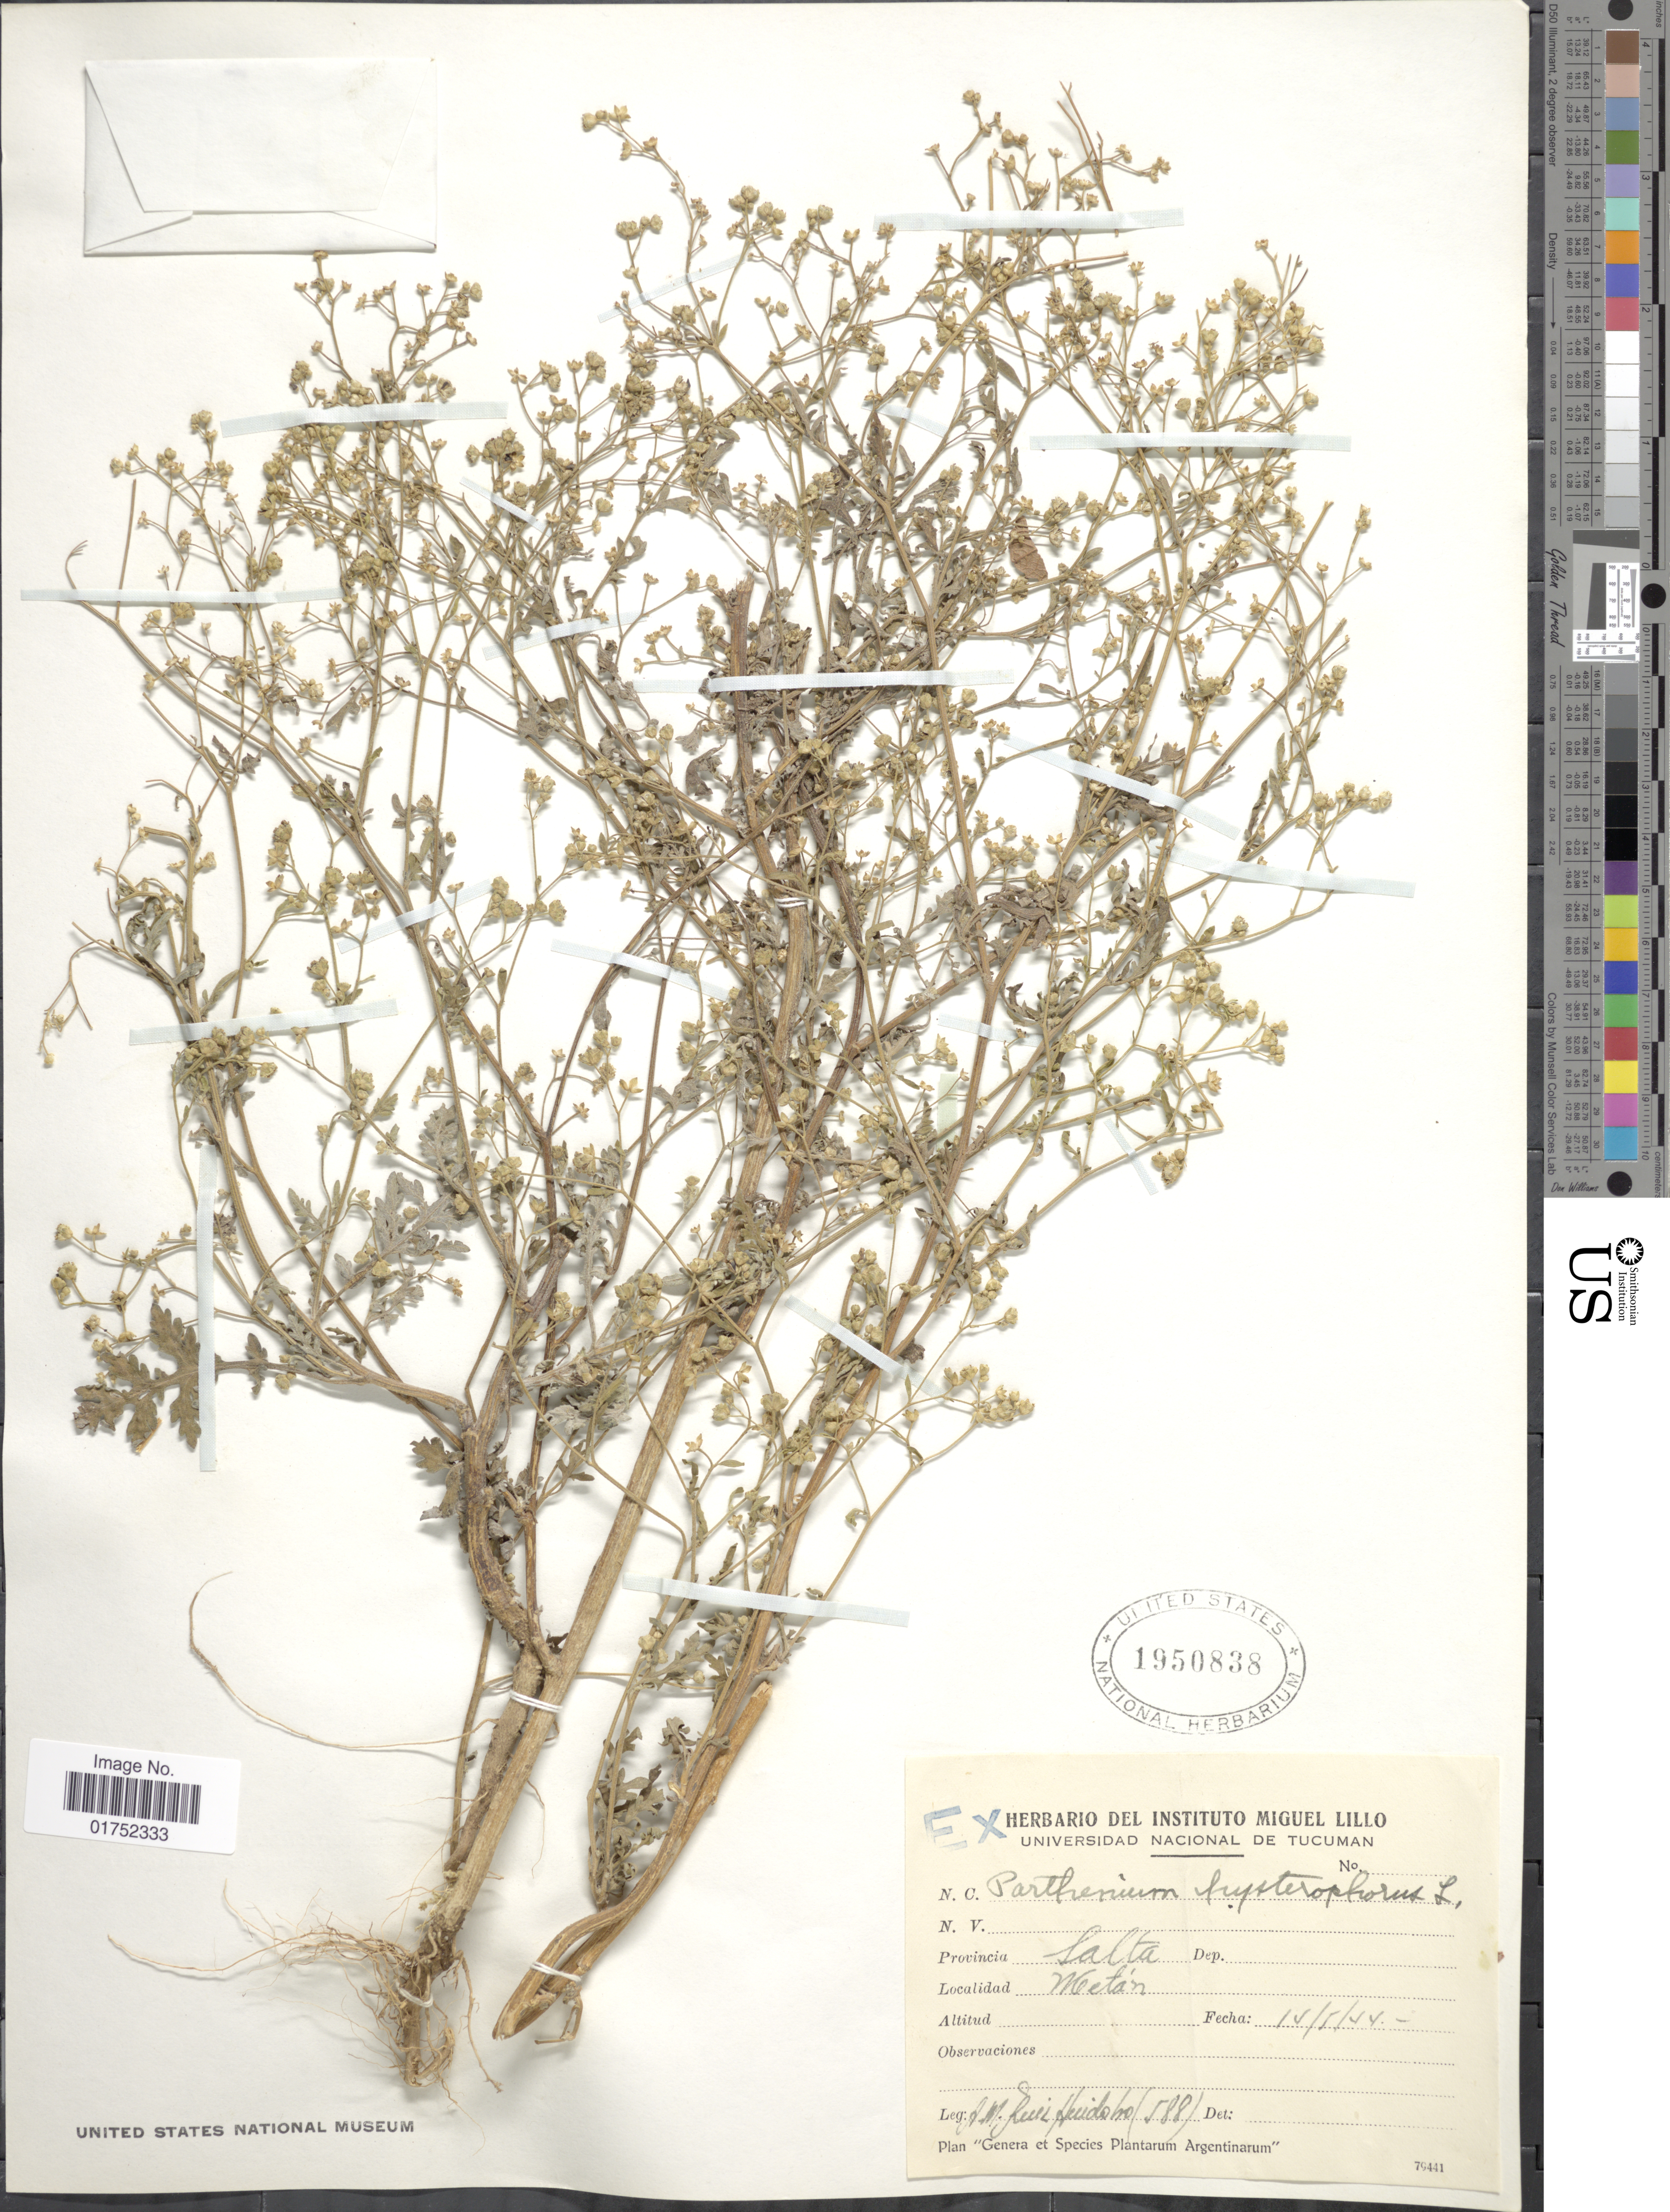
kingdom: Plantae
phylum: Tracheophyta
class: Magnoliopsida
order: Asterales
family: Asteraceae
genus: Parthenium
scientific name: Parthenium hysterophorus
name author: L.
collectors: A. M. R. Huidobro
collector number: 588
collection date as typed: Transcribed d/m/y: 15/5/54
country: Argentina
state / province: Salta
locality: Metan.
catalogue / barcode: US 1950838